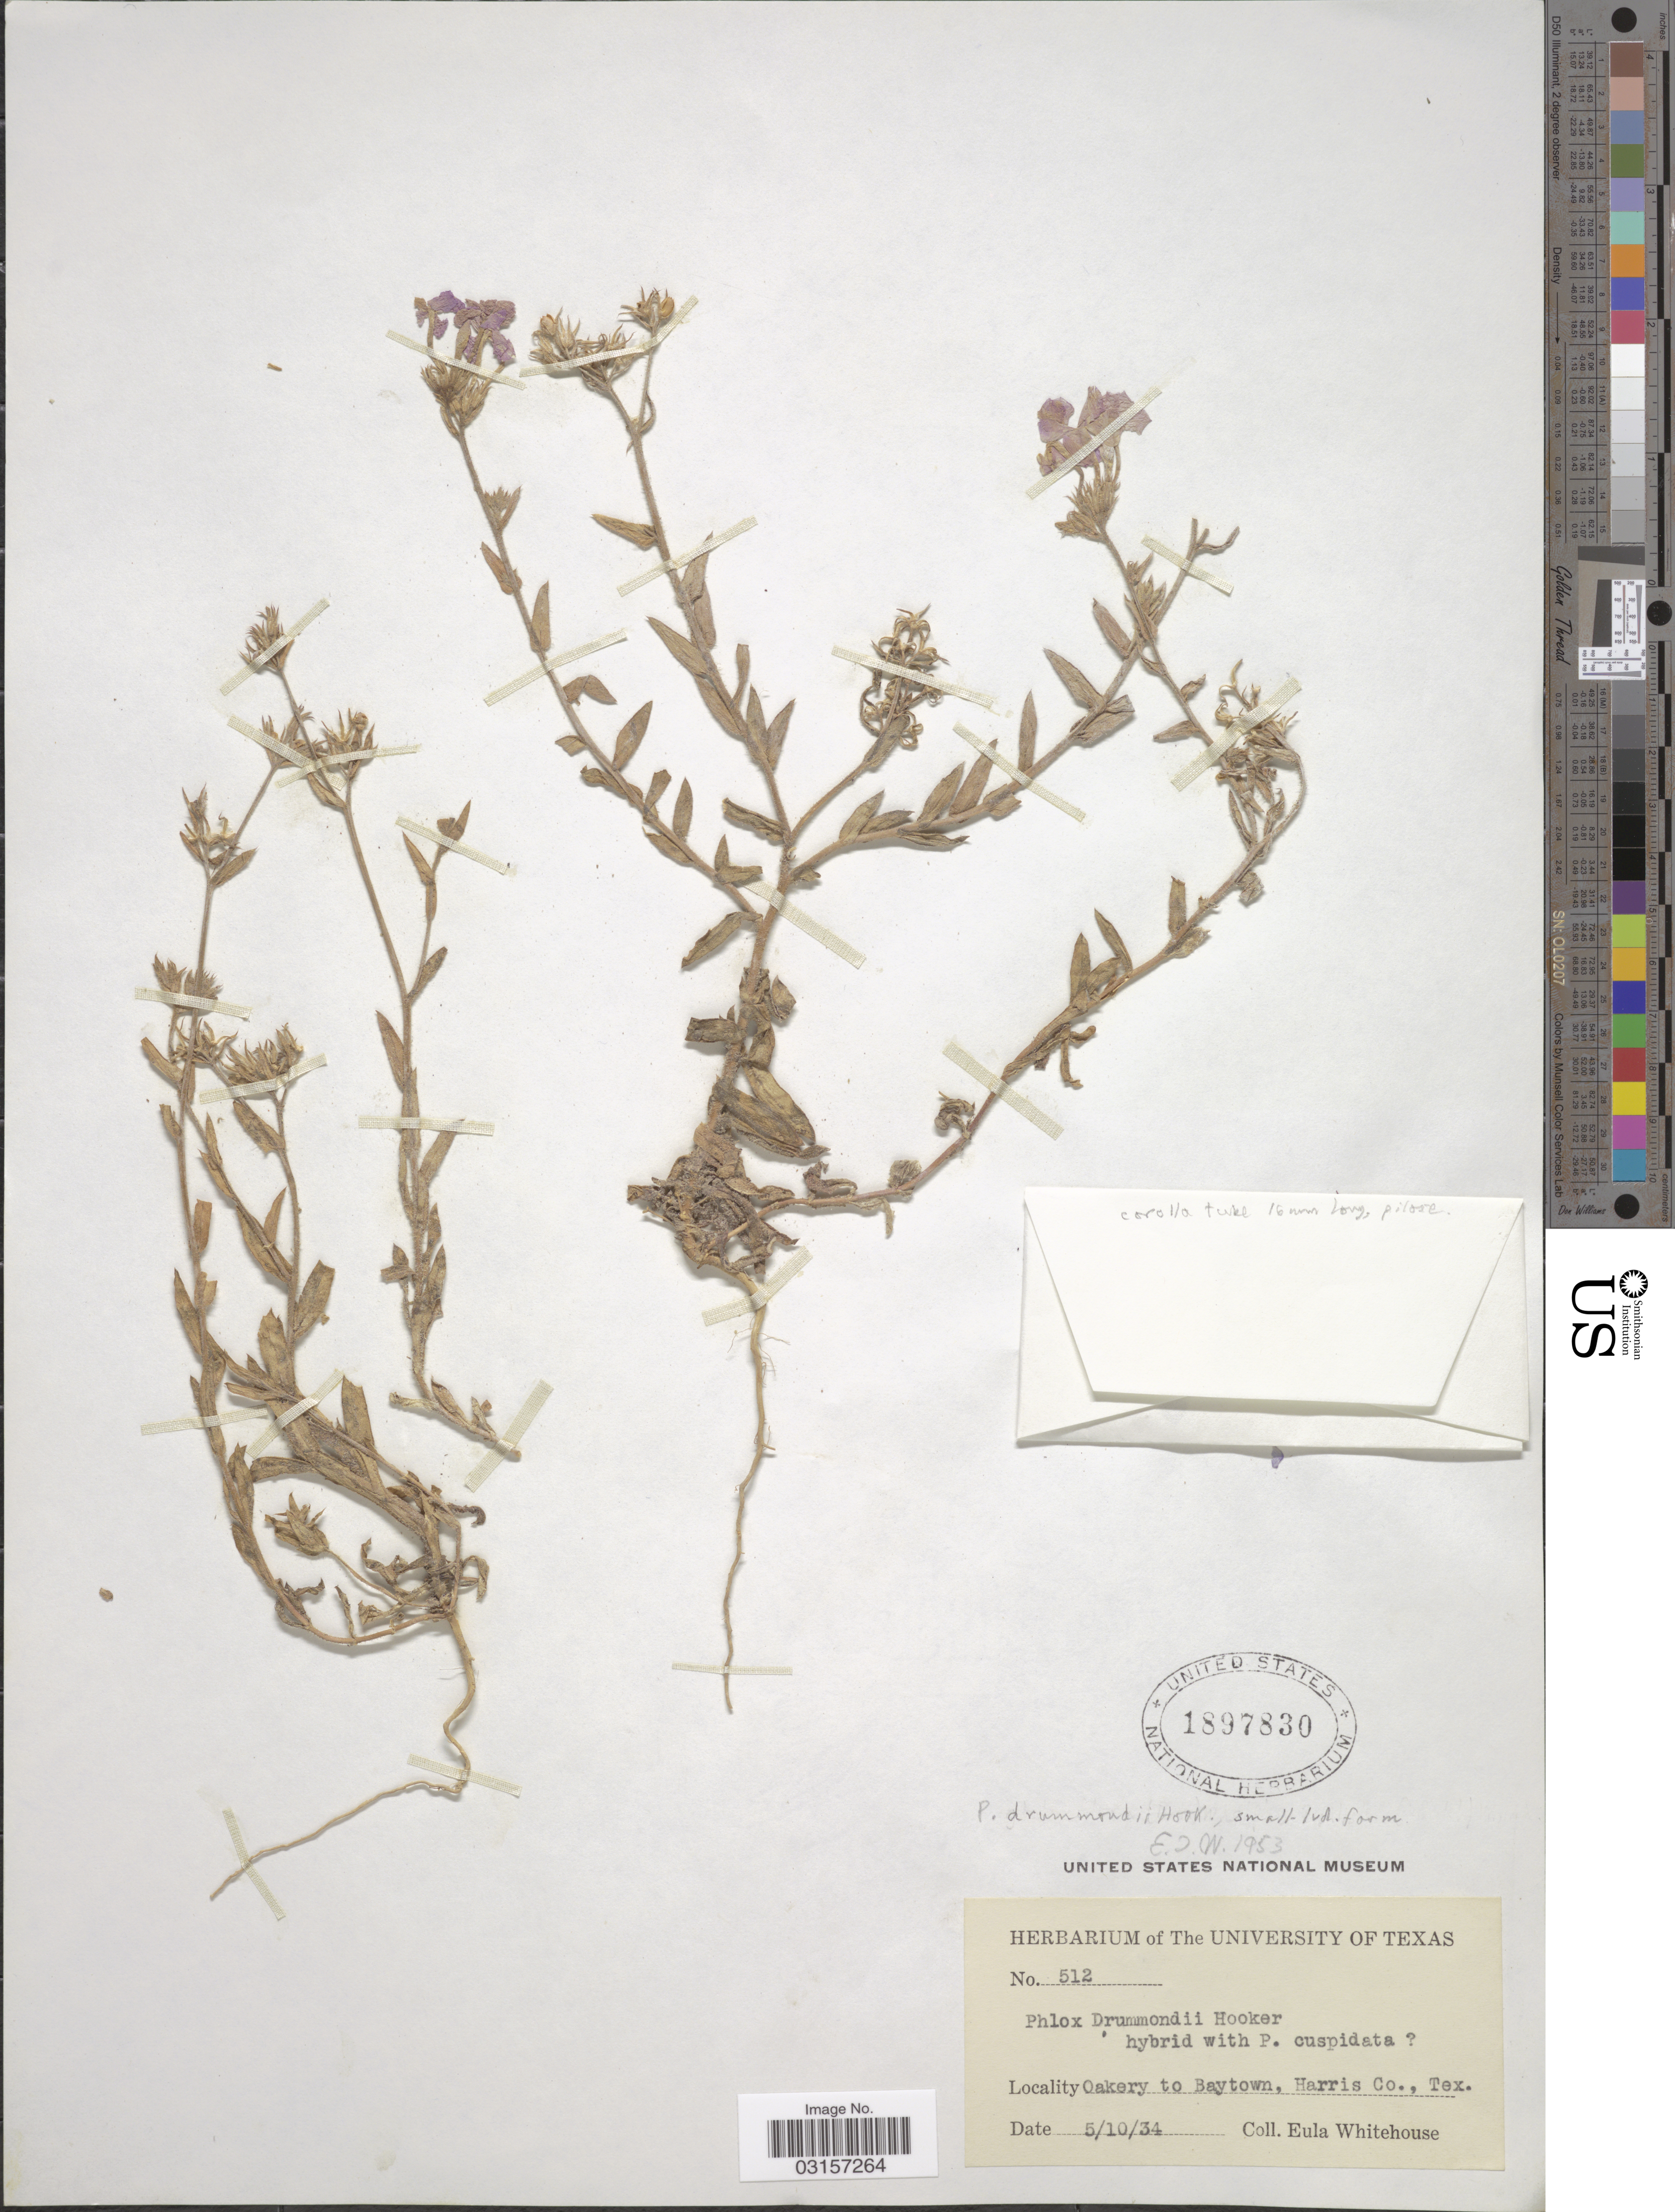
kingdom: Plantae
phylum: Tracheophyta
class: Magnoliopsida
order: Ericales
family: Polemoniaceae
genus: Phlox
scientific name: Phlox drummondii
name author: Hook.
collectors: E. Whitehouse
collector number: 512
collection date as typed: Transcribed d/m/y: 10/5/34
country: United States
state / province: Texas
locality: Oakery to Baytown, Harris Co., Tex.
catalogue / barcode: US 1897830